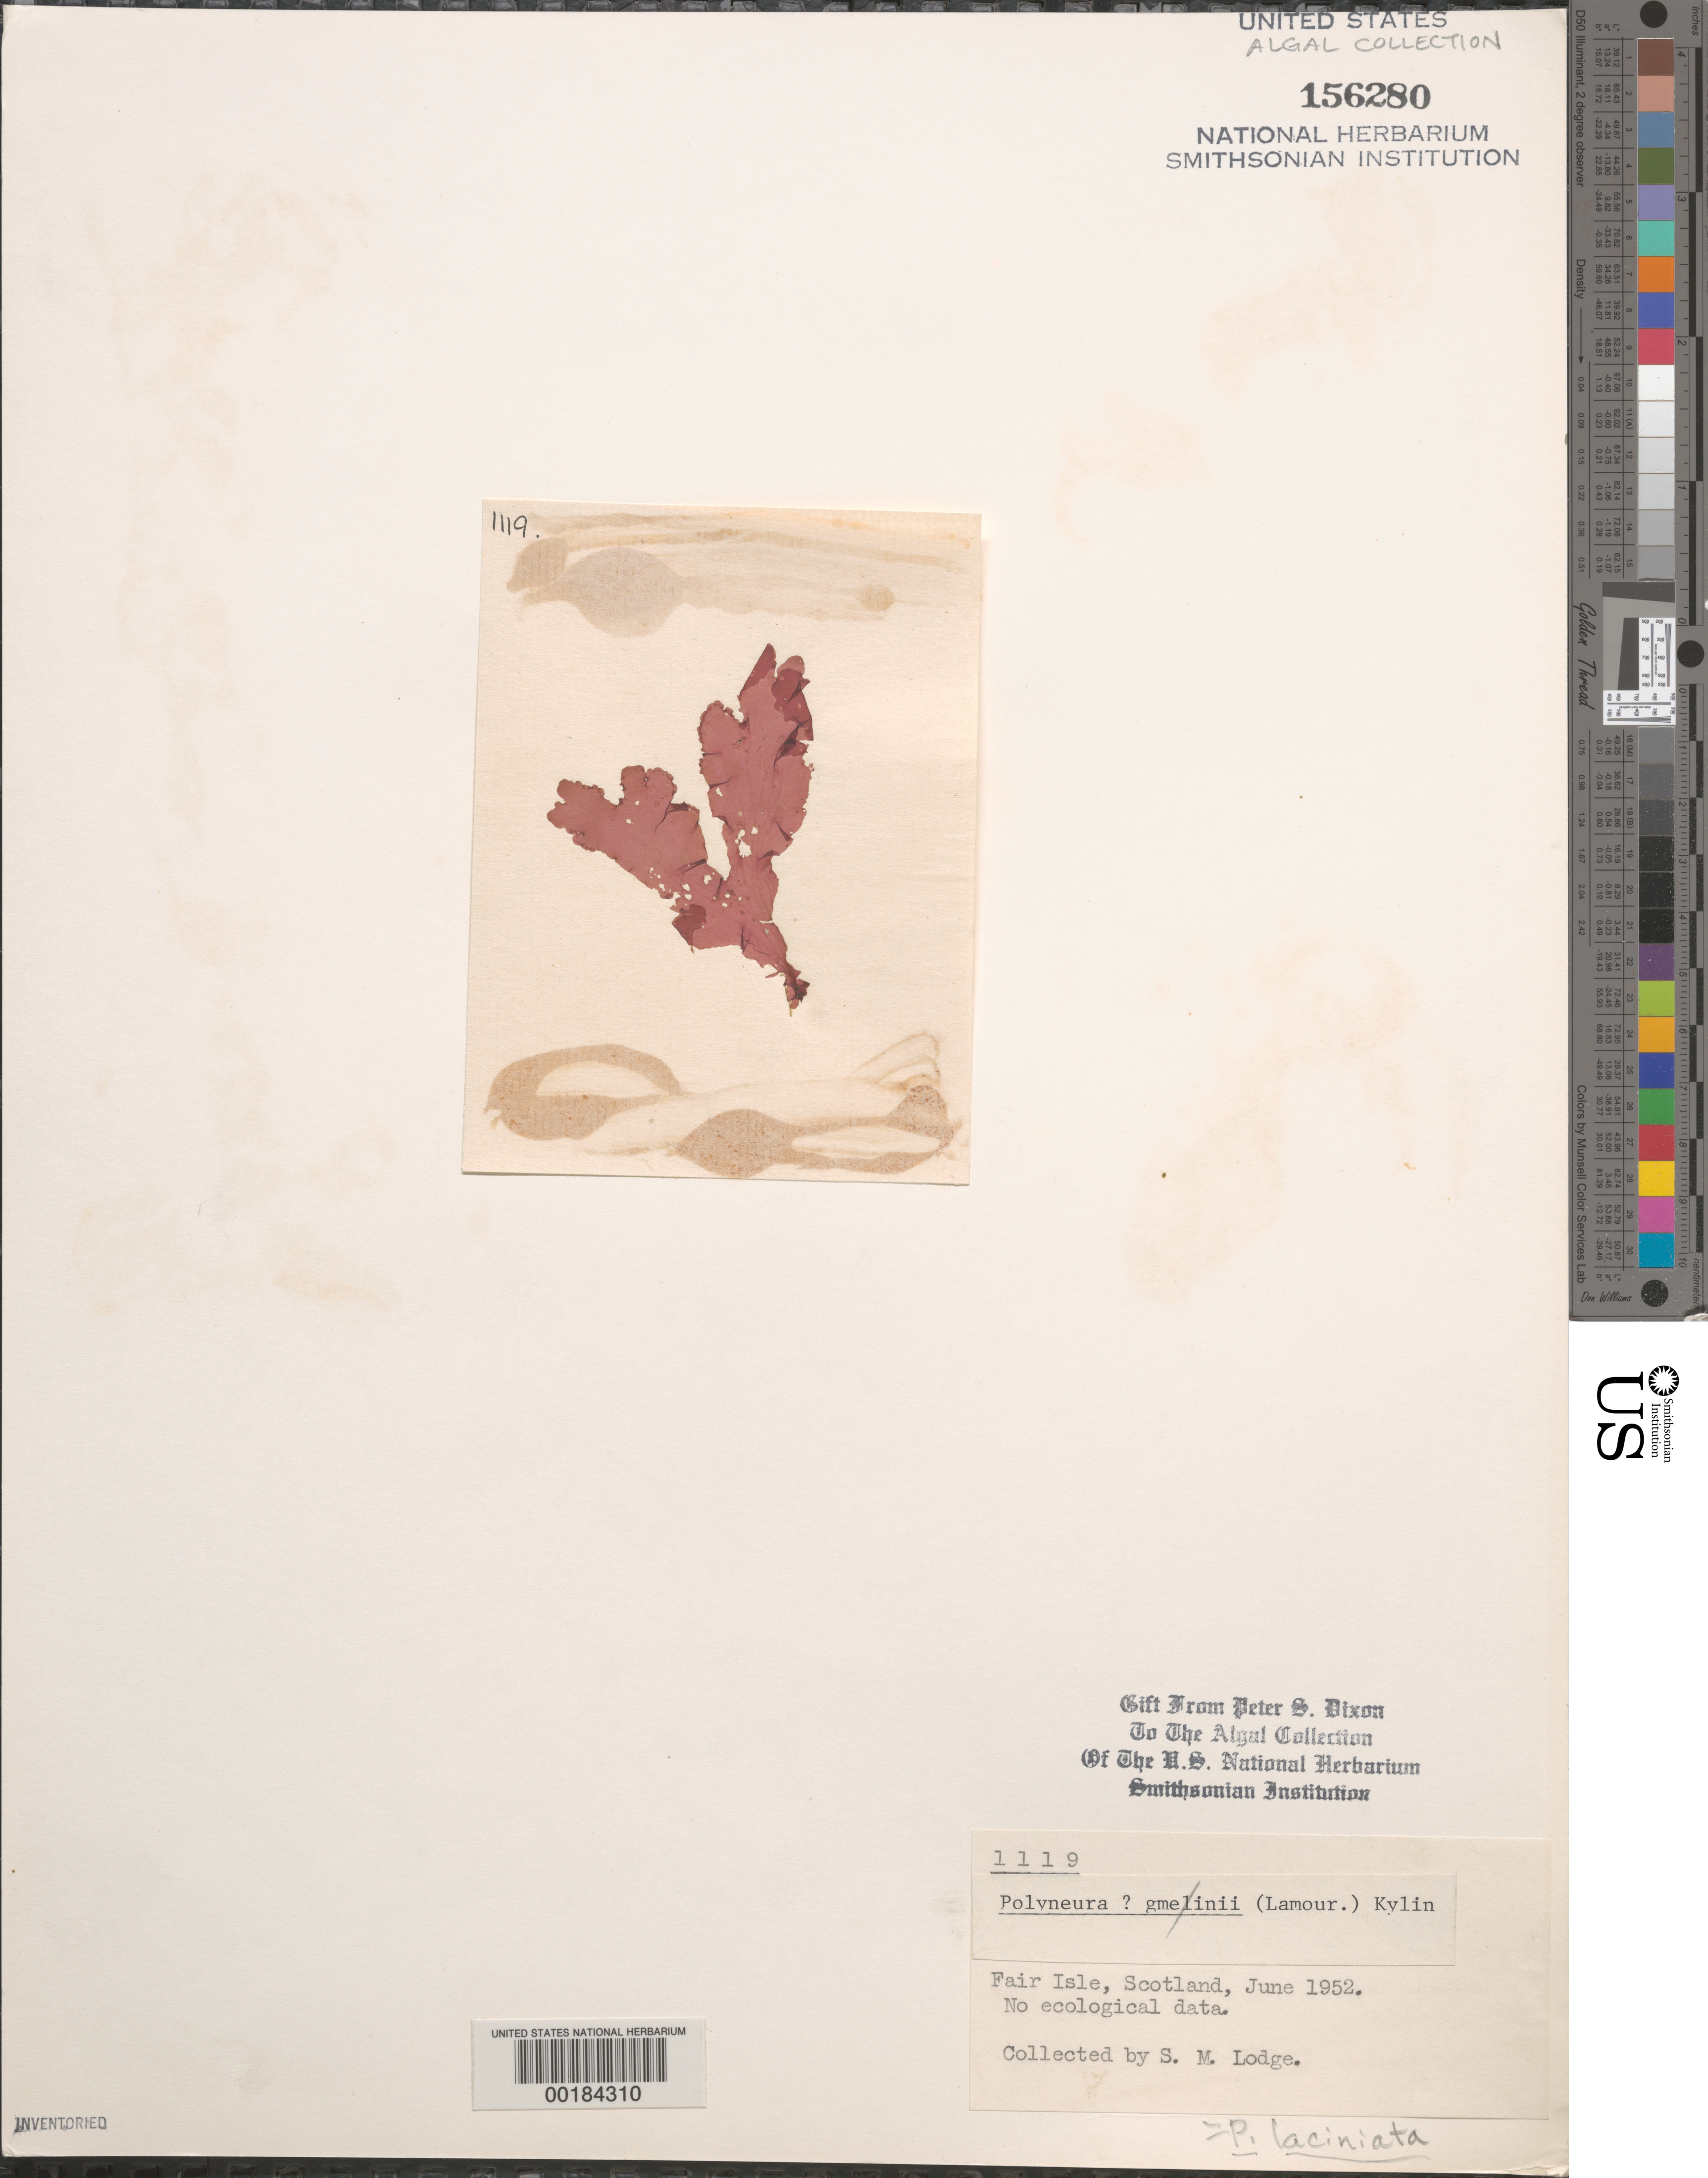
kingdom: Plantae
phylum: Rhodophyta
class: Florideophyceae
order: Ceramiales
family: Delesseriaceae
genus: Erythroglossum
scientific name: Erythroglossum laciniatum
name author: (Lightf.) C.A. Maggs & Hommersand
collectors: S. Lodge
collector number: PSD 1119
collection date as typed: Jun 1952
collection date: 1952-06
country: United Kingdom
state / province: Scotland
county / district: Shetland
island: Fair Isle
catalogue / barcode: US 156280